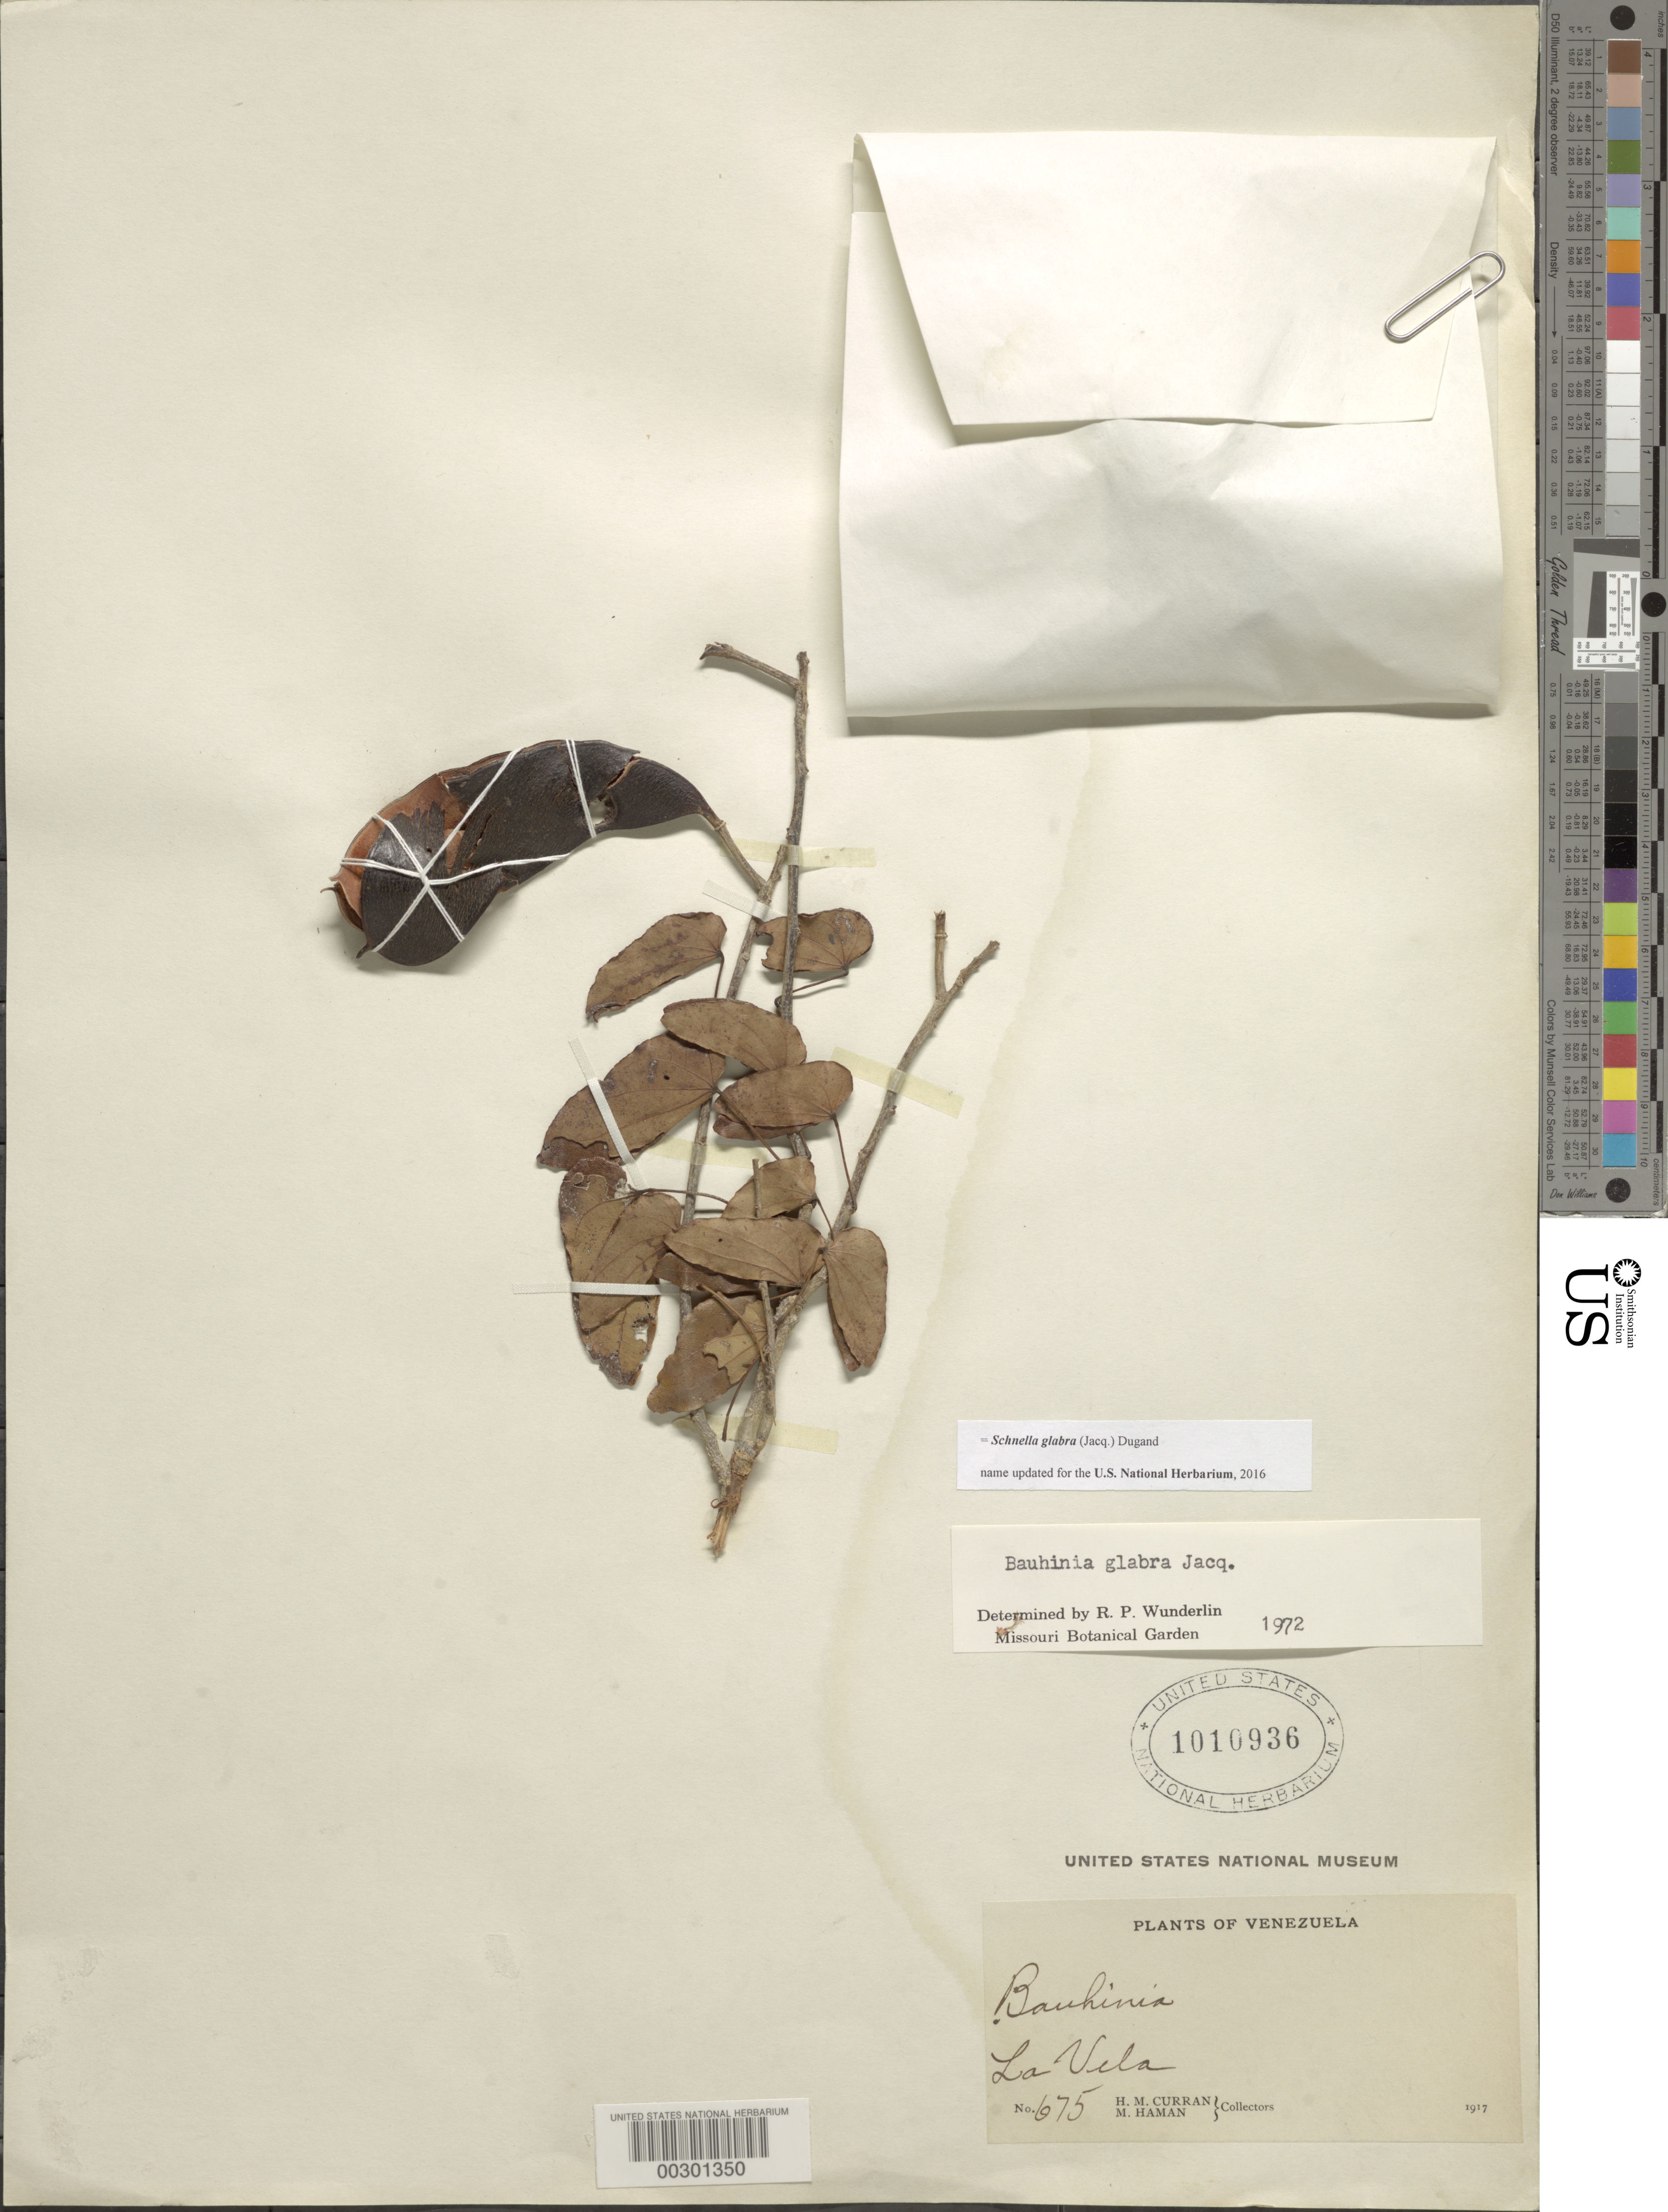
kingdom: Plantae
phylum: Tracheophyta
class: Magnoliopsida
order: Fabales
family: Fabaceae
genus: Schnella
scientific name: Schnella glabra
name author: (Jacq.) Dugand G.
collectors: H. M. Curran & M. Haman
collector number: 675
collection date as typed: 1917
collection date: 1917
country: Venezuela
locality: La vela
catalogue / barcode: US 1010936